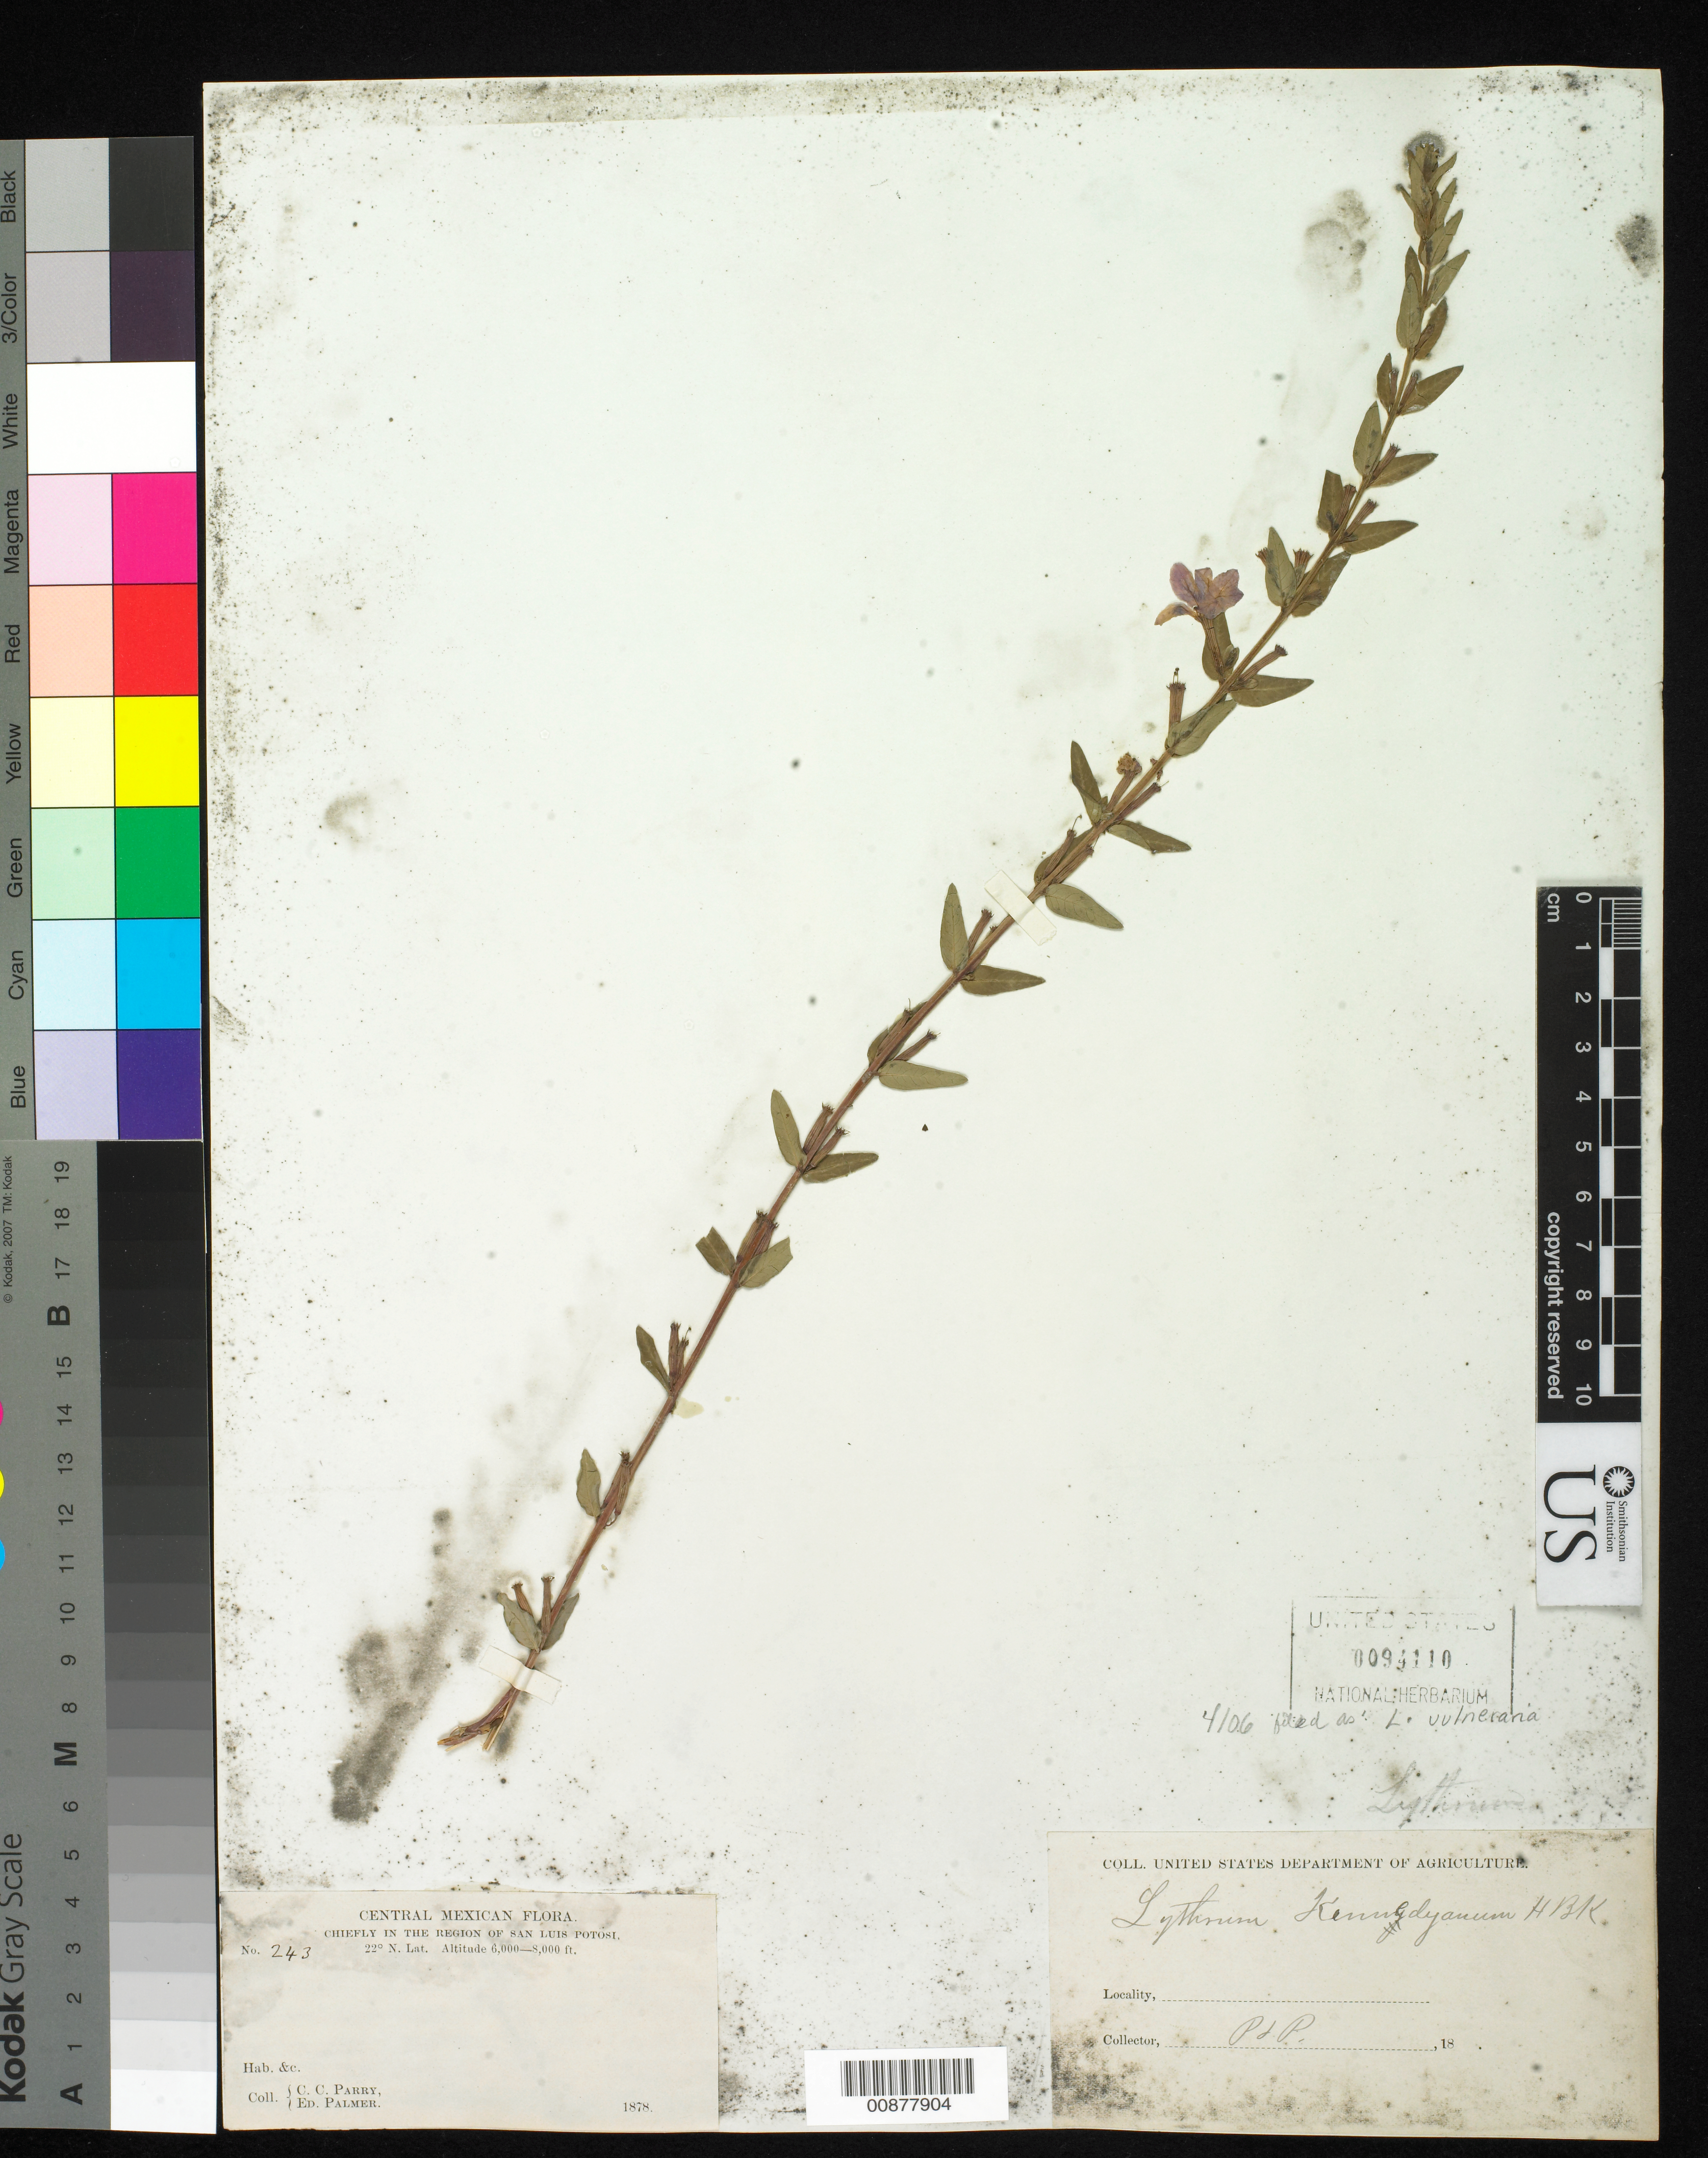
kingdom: Plantae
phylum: Tracheophyta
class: Magnoliopsida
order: Myrtales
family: Lythraceae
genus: Lythrum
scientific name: Lythrum vulneraria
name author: Aiton ex Schrank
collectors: C. C. Parry & E. Palmer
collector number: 243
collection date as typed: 1878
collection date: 1878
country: Mexico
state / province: San Luis Potosí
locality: Chiefly in the region of San Luis Potosí.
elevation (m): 1829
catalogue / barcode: US 94110